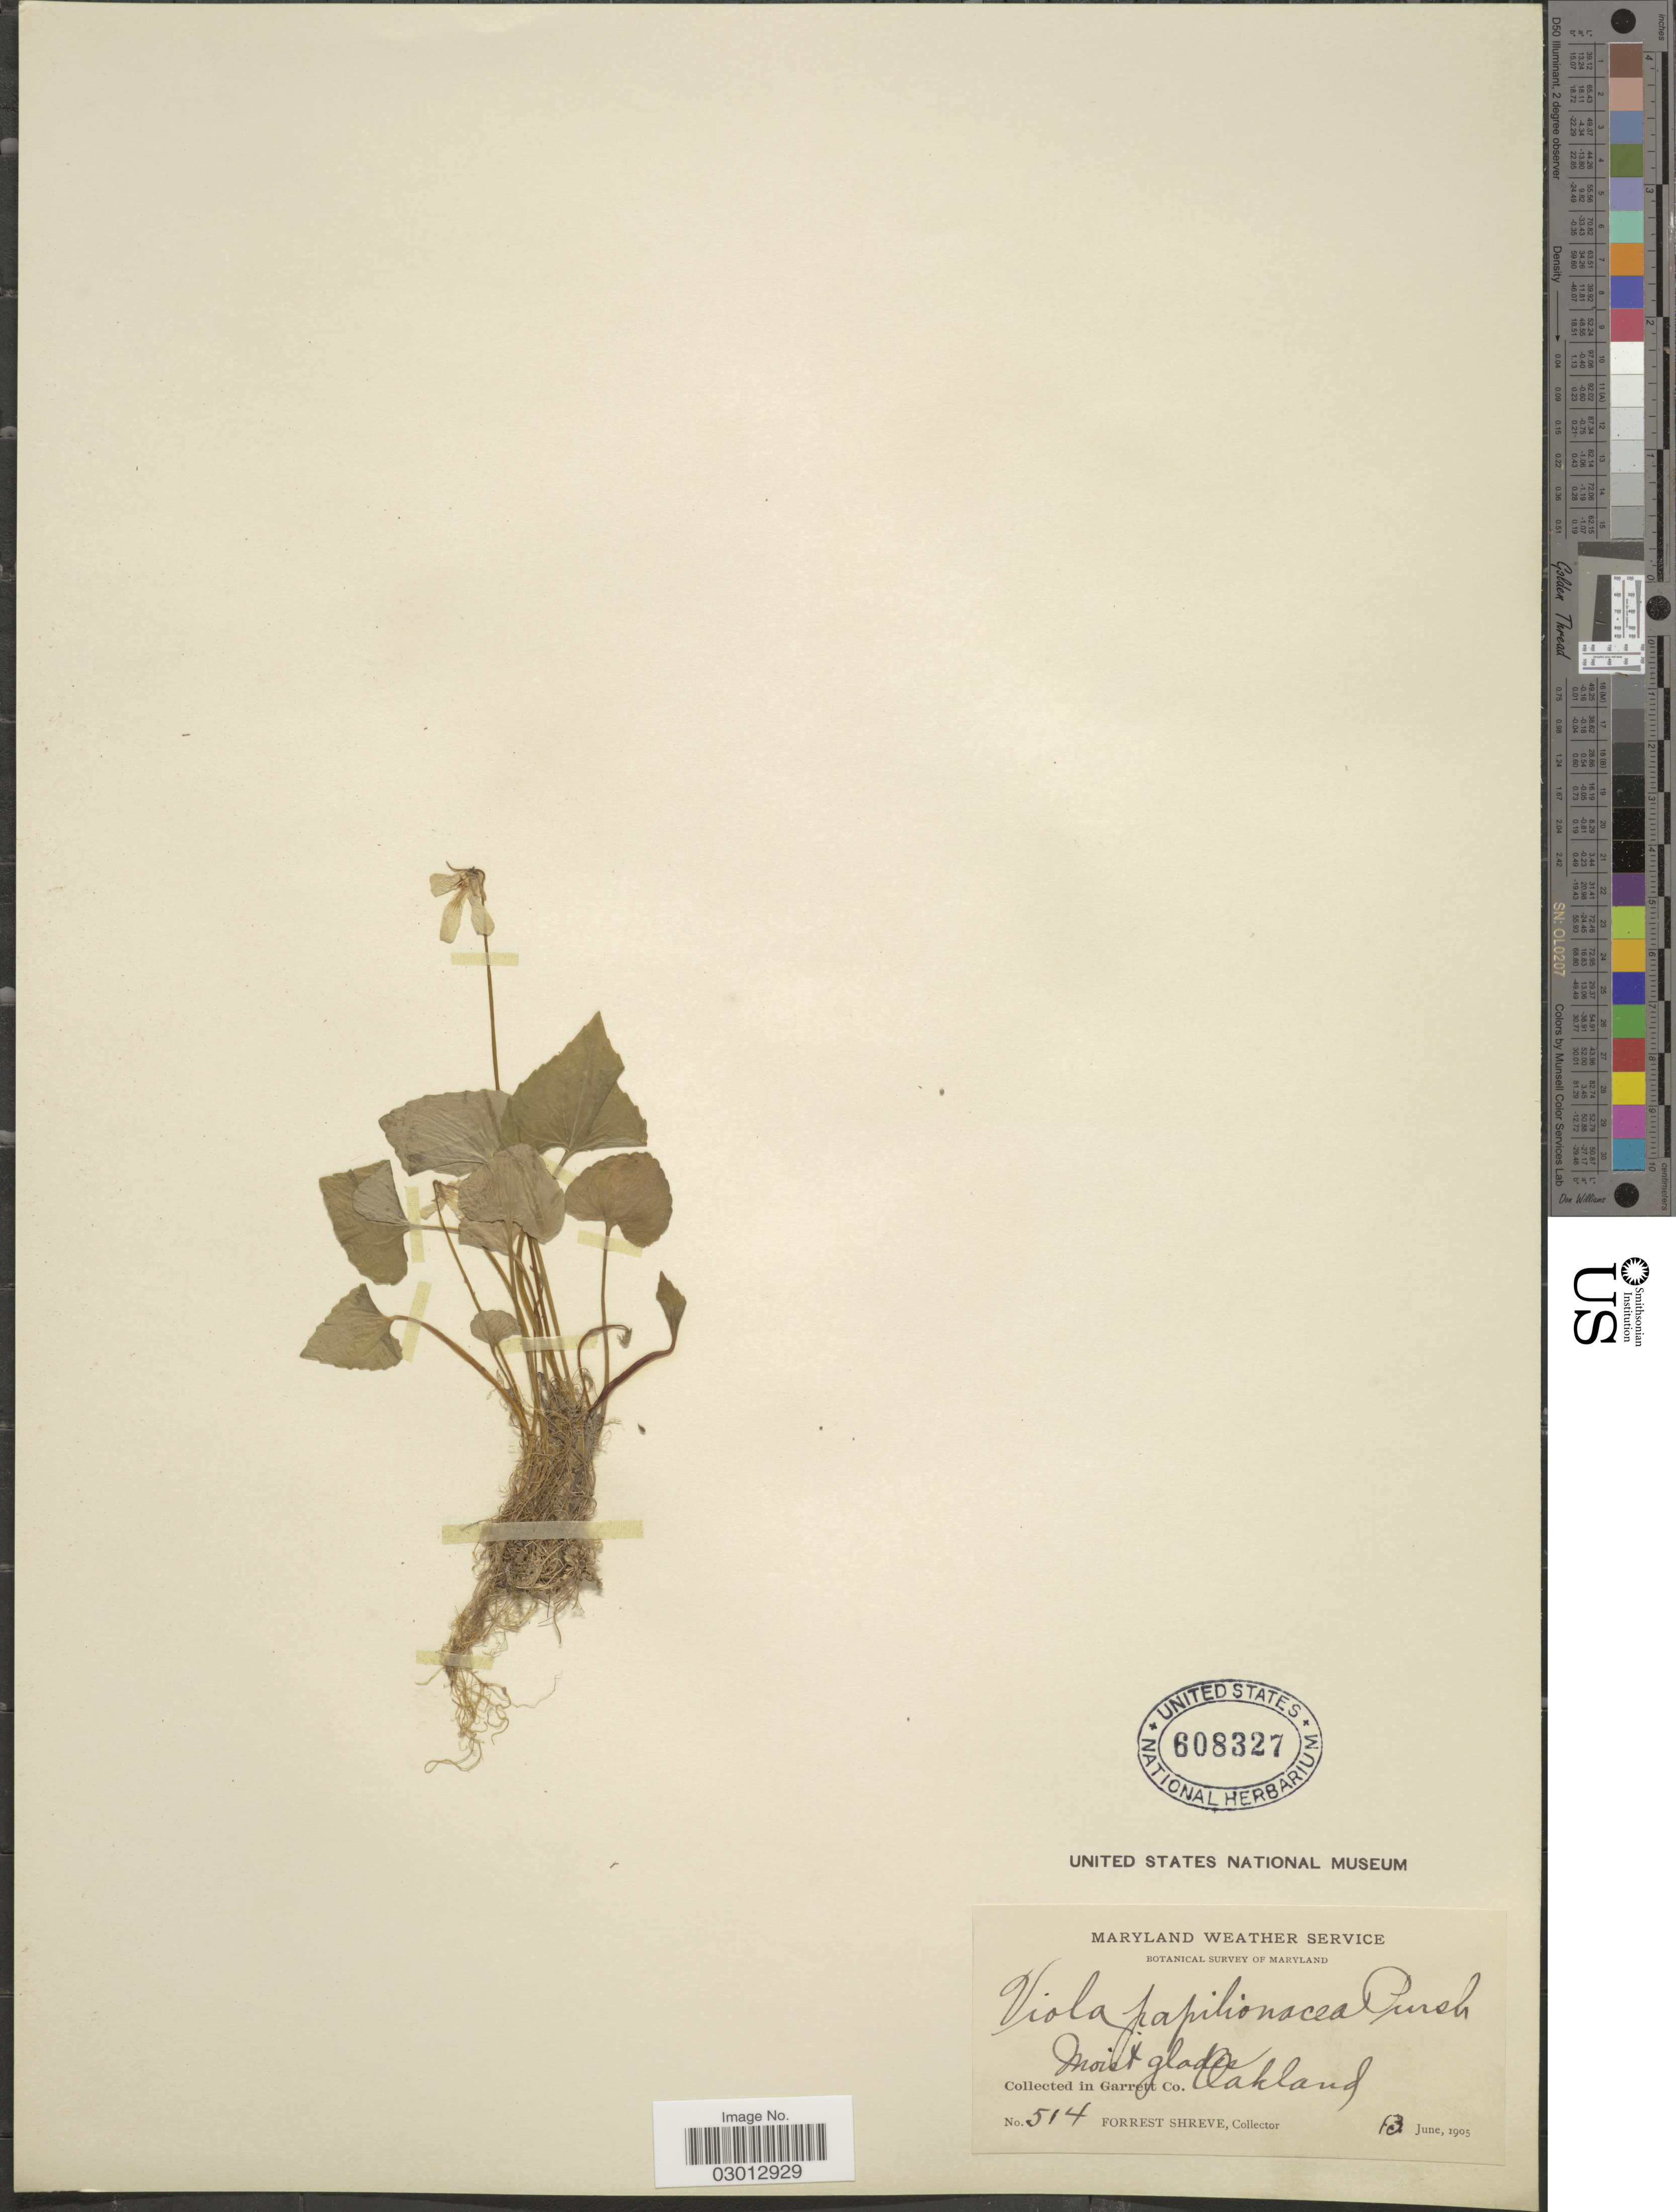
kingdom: Plantae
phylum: Tracheophyta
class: Magnoliopsida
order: Malpighiales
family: Violaceae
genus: Viola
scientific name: Viola papilionacea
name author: Pursh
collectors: F. Shreve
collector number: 514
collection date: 1905-06-13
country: United States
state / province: Maryland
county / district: Garrett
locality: In Garrett Co. Oakland.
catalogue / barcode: US 608327